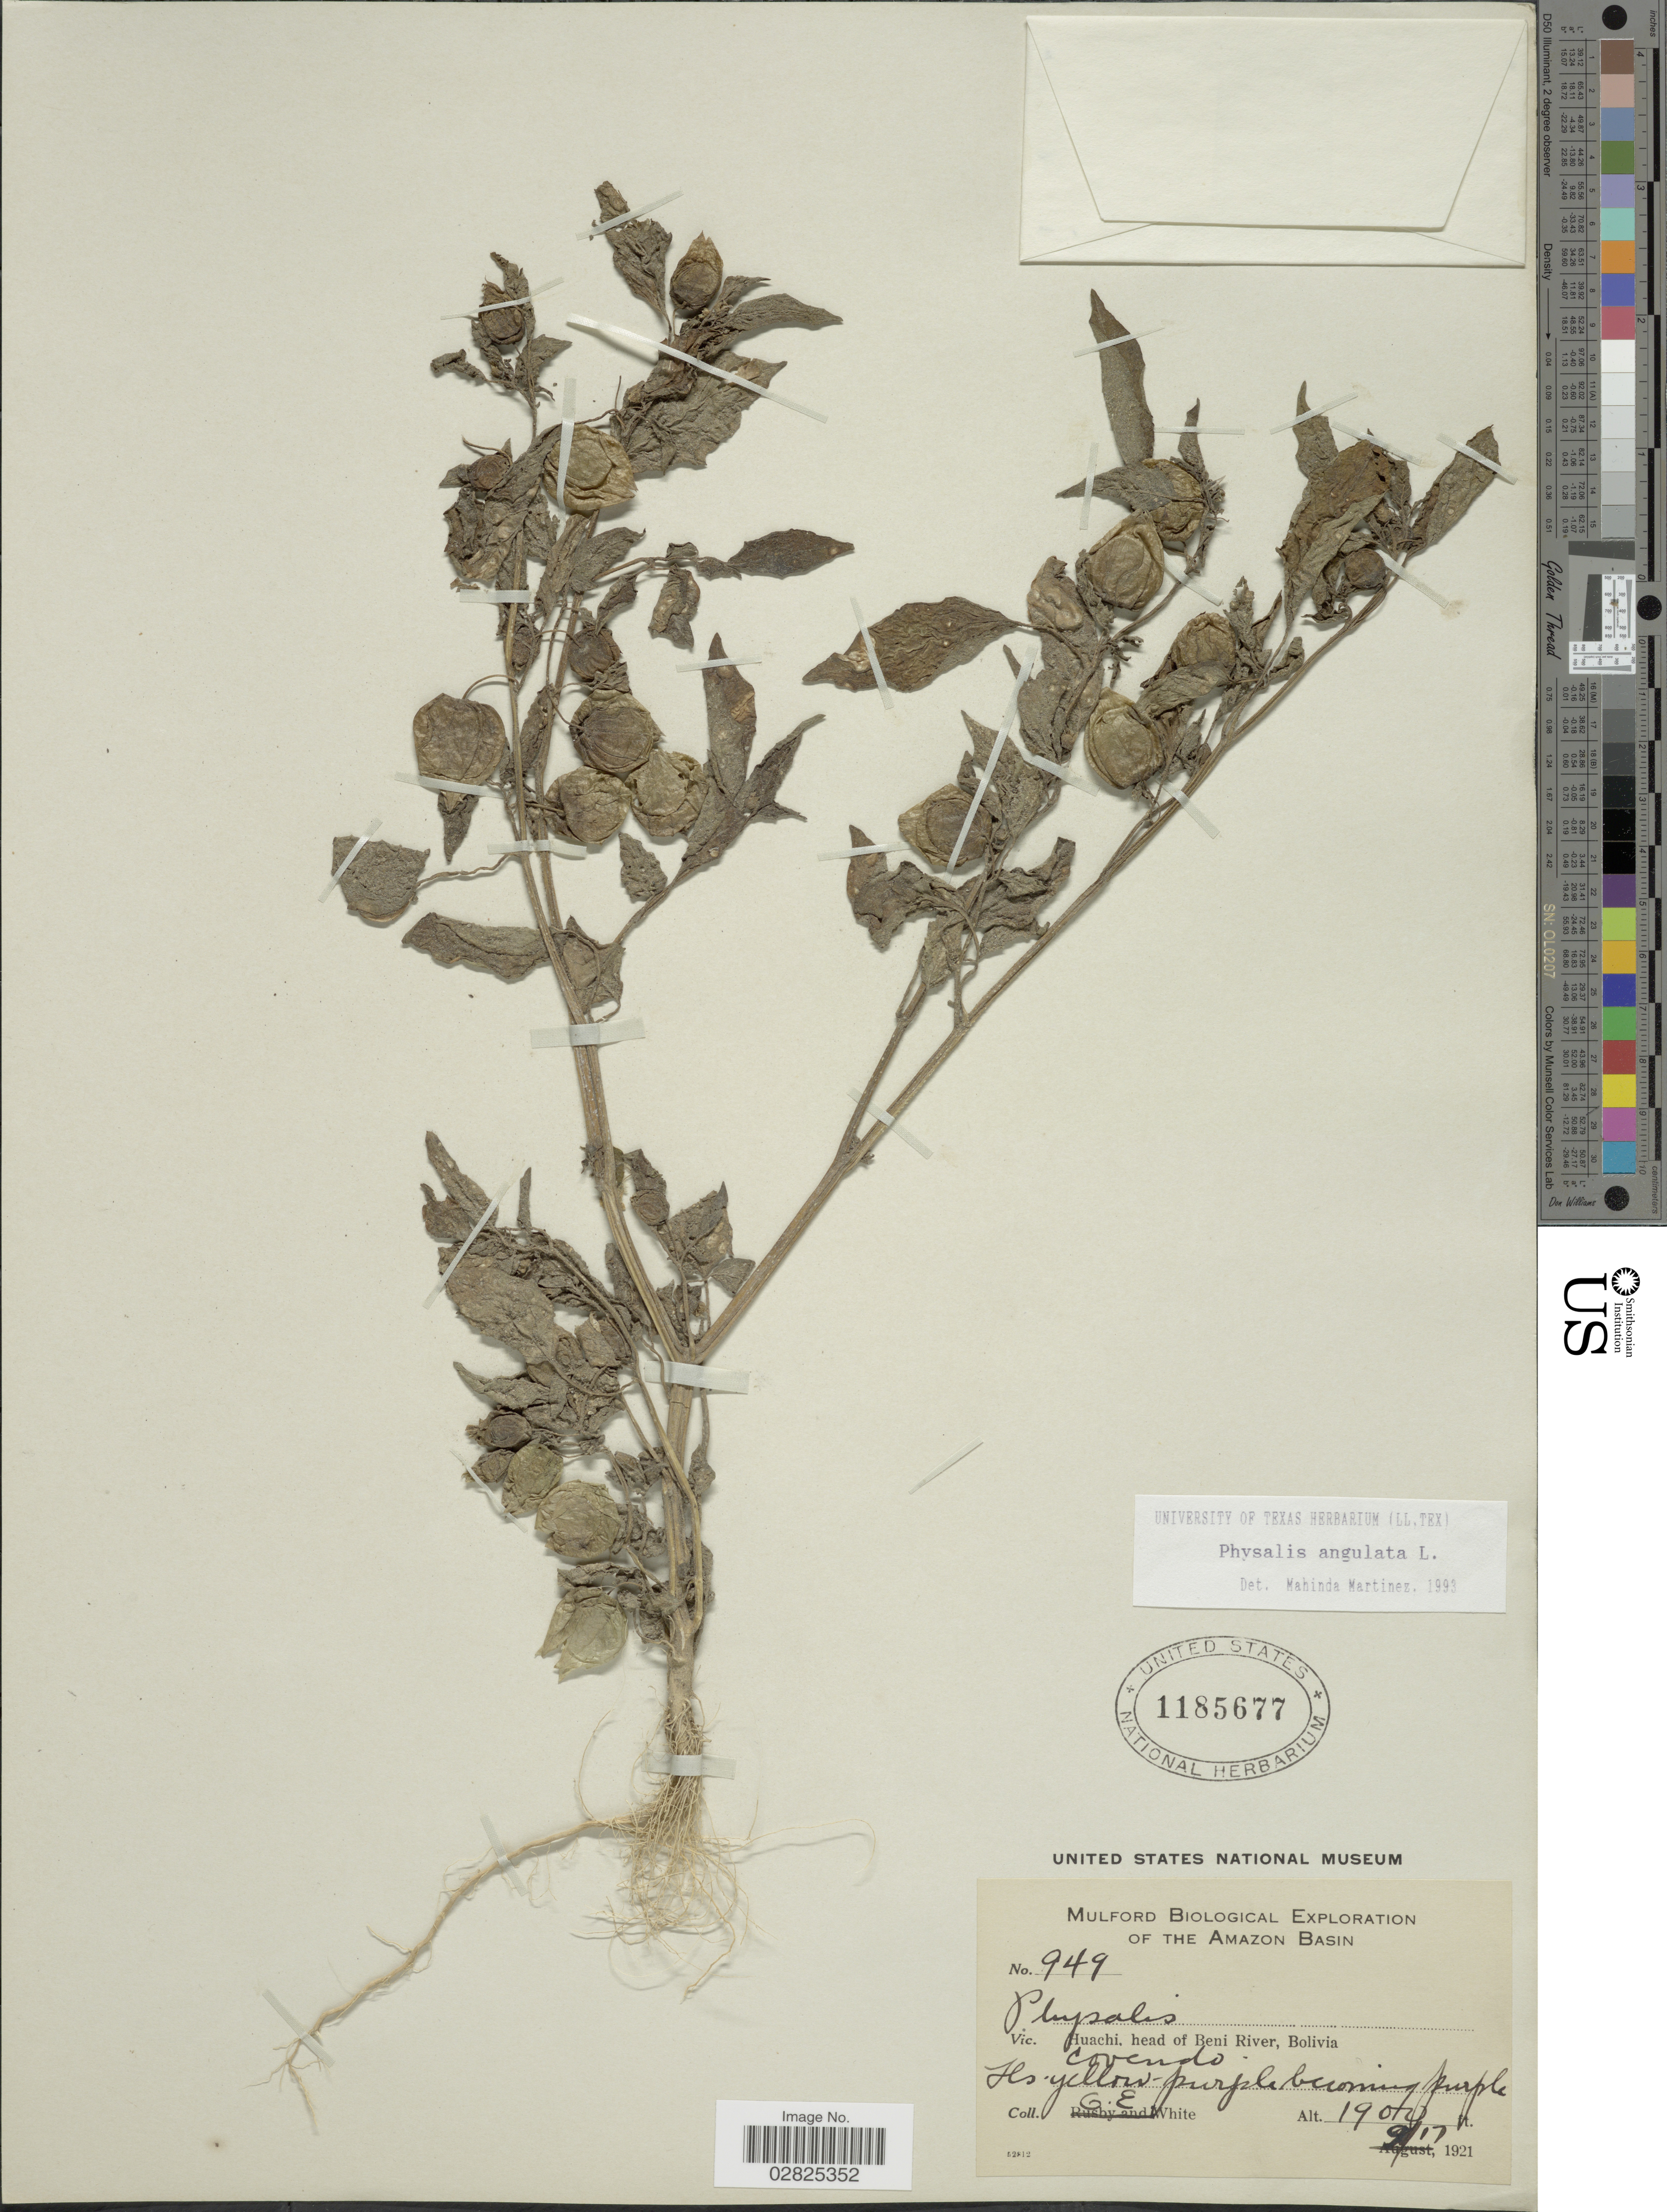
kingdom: Plantae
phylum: Tracheophyta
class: Magnoliopsida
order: Solanales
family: Solanaceae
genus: Physalis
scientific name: Physalis angulata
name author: L.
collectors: O. E. White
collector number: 949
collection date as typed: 9/17, 1921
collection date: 1921-09-17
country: Bolivia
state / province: La Paz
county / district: Sud Yungas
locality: Covendo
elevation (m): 579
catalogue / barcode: US 1185677